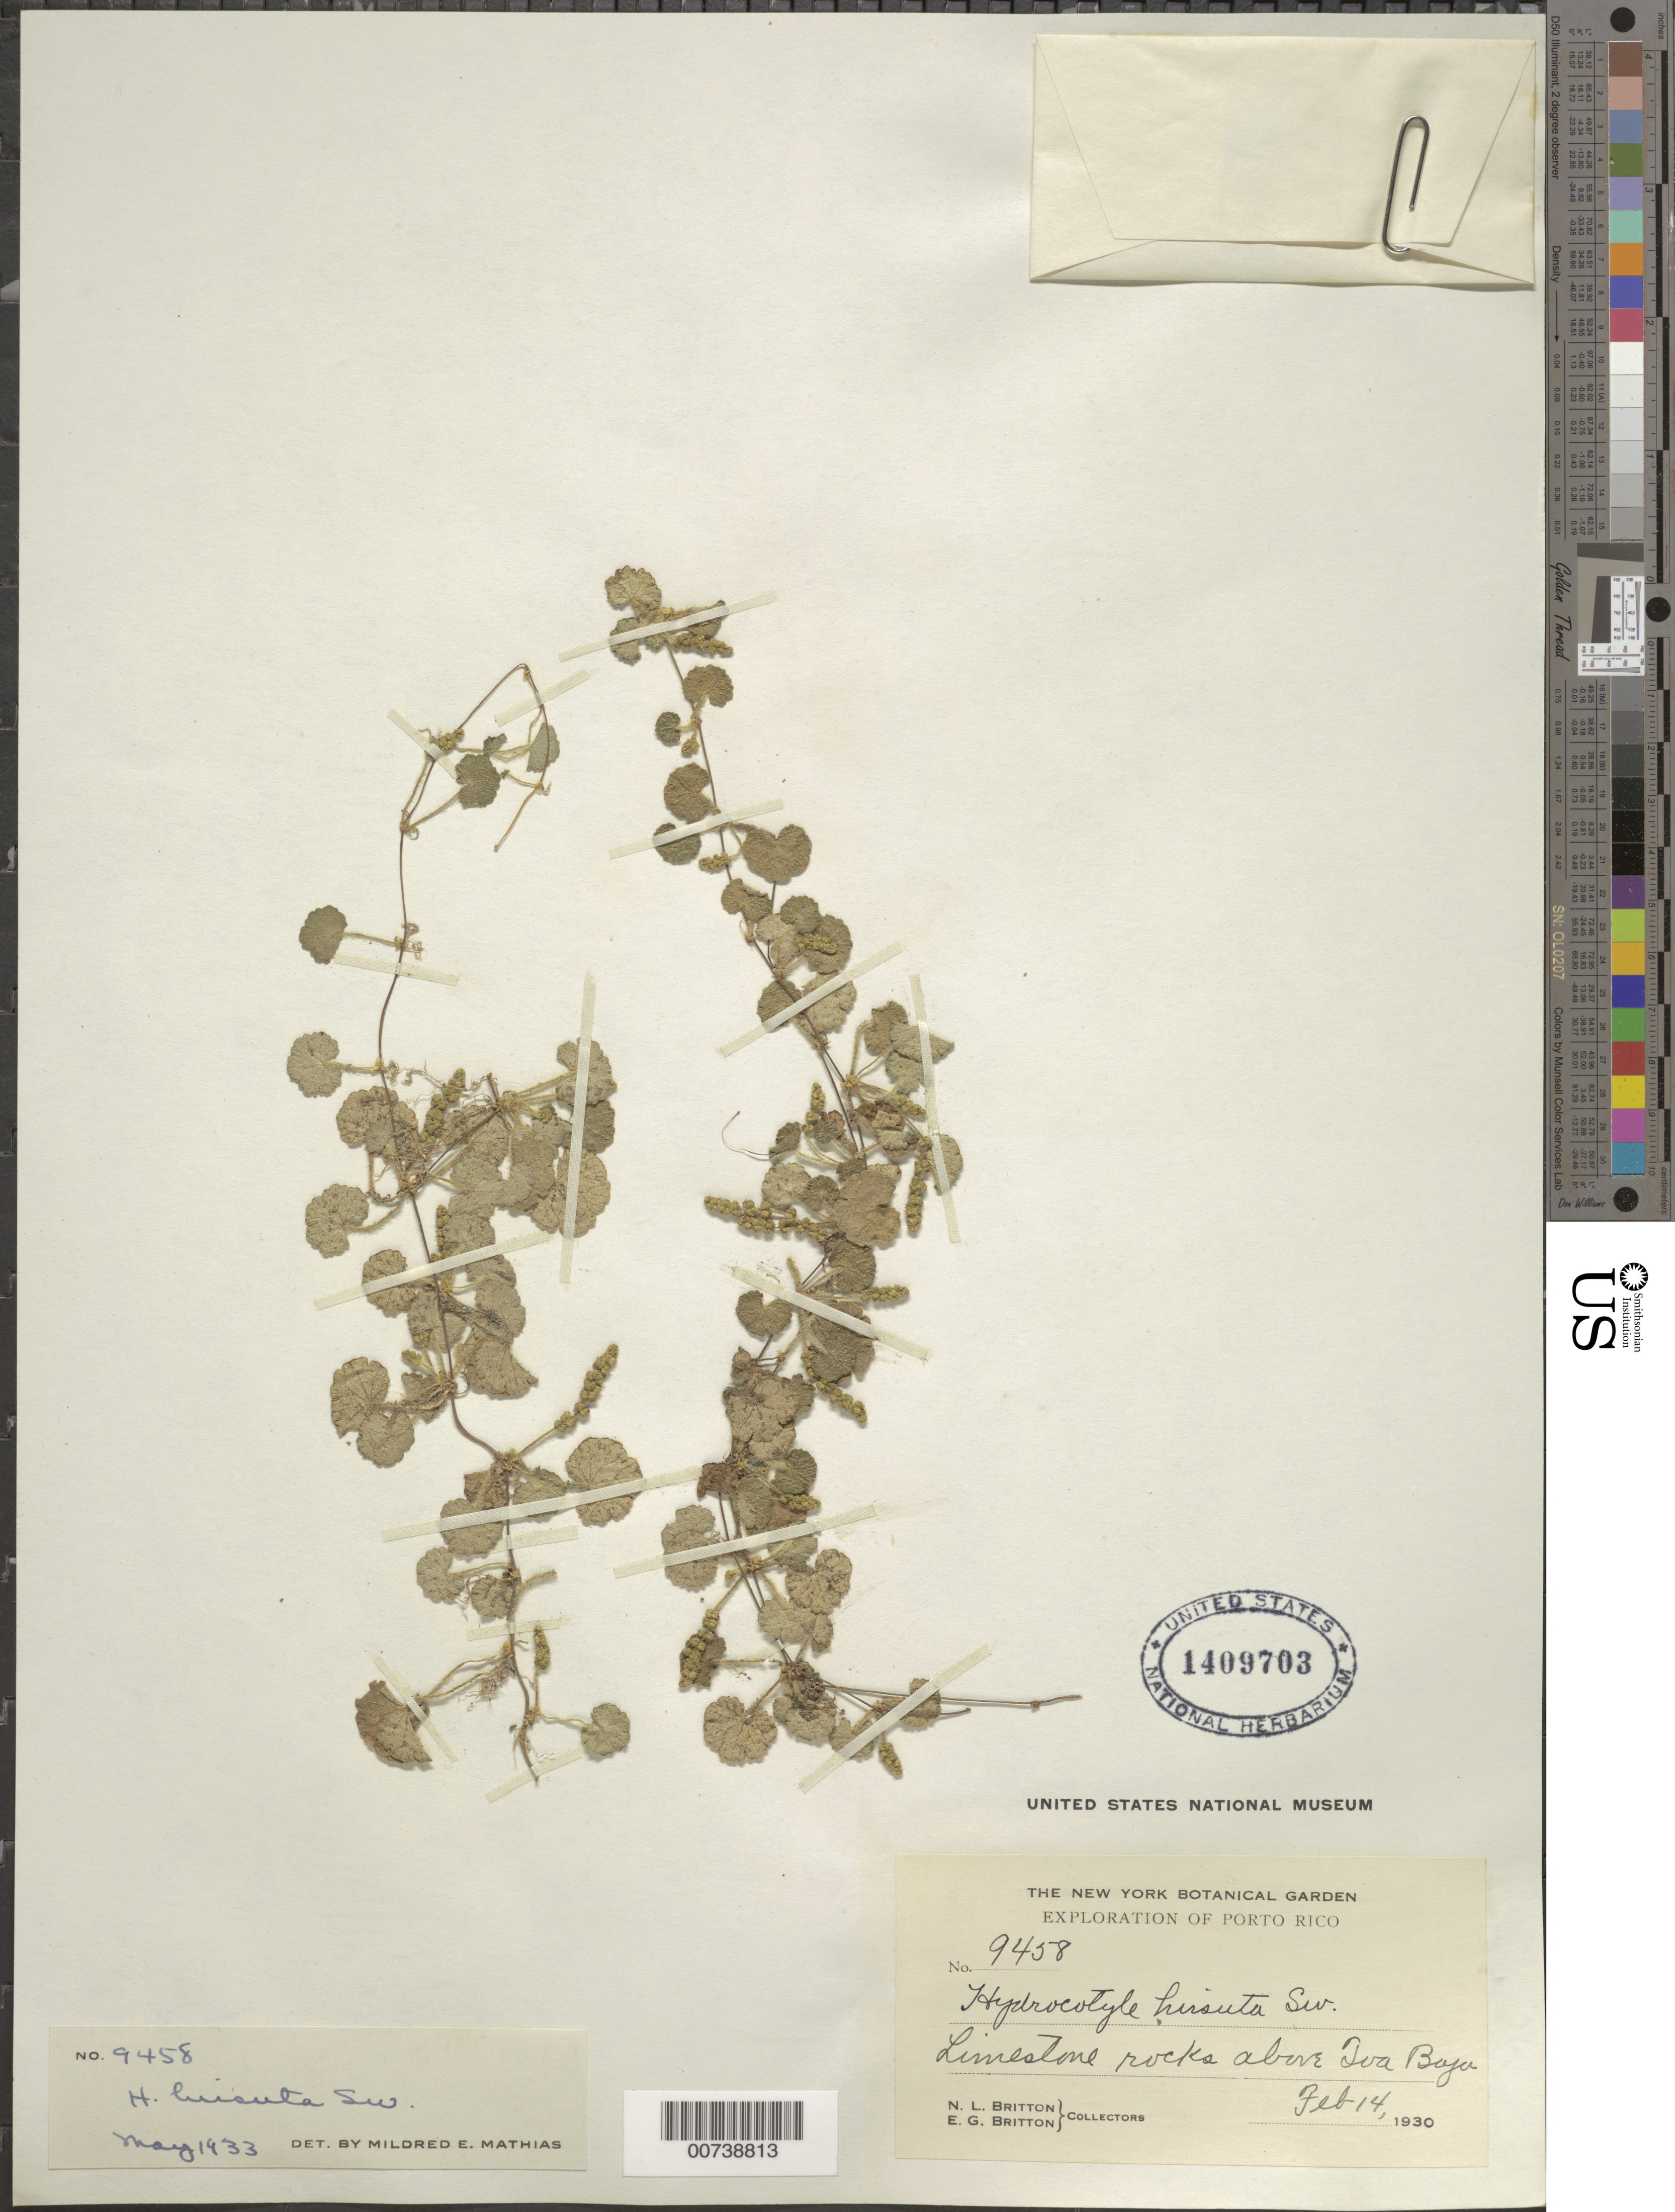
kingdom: Plantae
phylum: Tracheophyta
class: Magnoliopsida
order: Apiales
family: Araliaceae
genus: Hydrocotyle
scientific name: Hydrocotyle hirsuta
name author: Sw.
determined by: Mathias, M. E.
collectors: N. Britton & E. G. Britton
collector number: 9458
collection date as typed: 14 Feb 1930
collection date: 1930-02-14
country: Puerto Rico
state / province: Toa Baja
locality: Above Toa Baja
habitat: Limestone rocks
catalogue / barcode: US 1409703